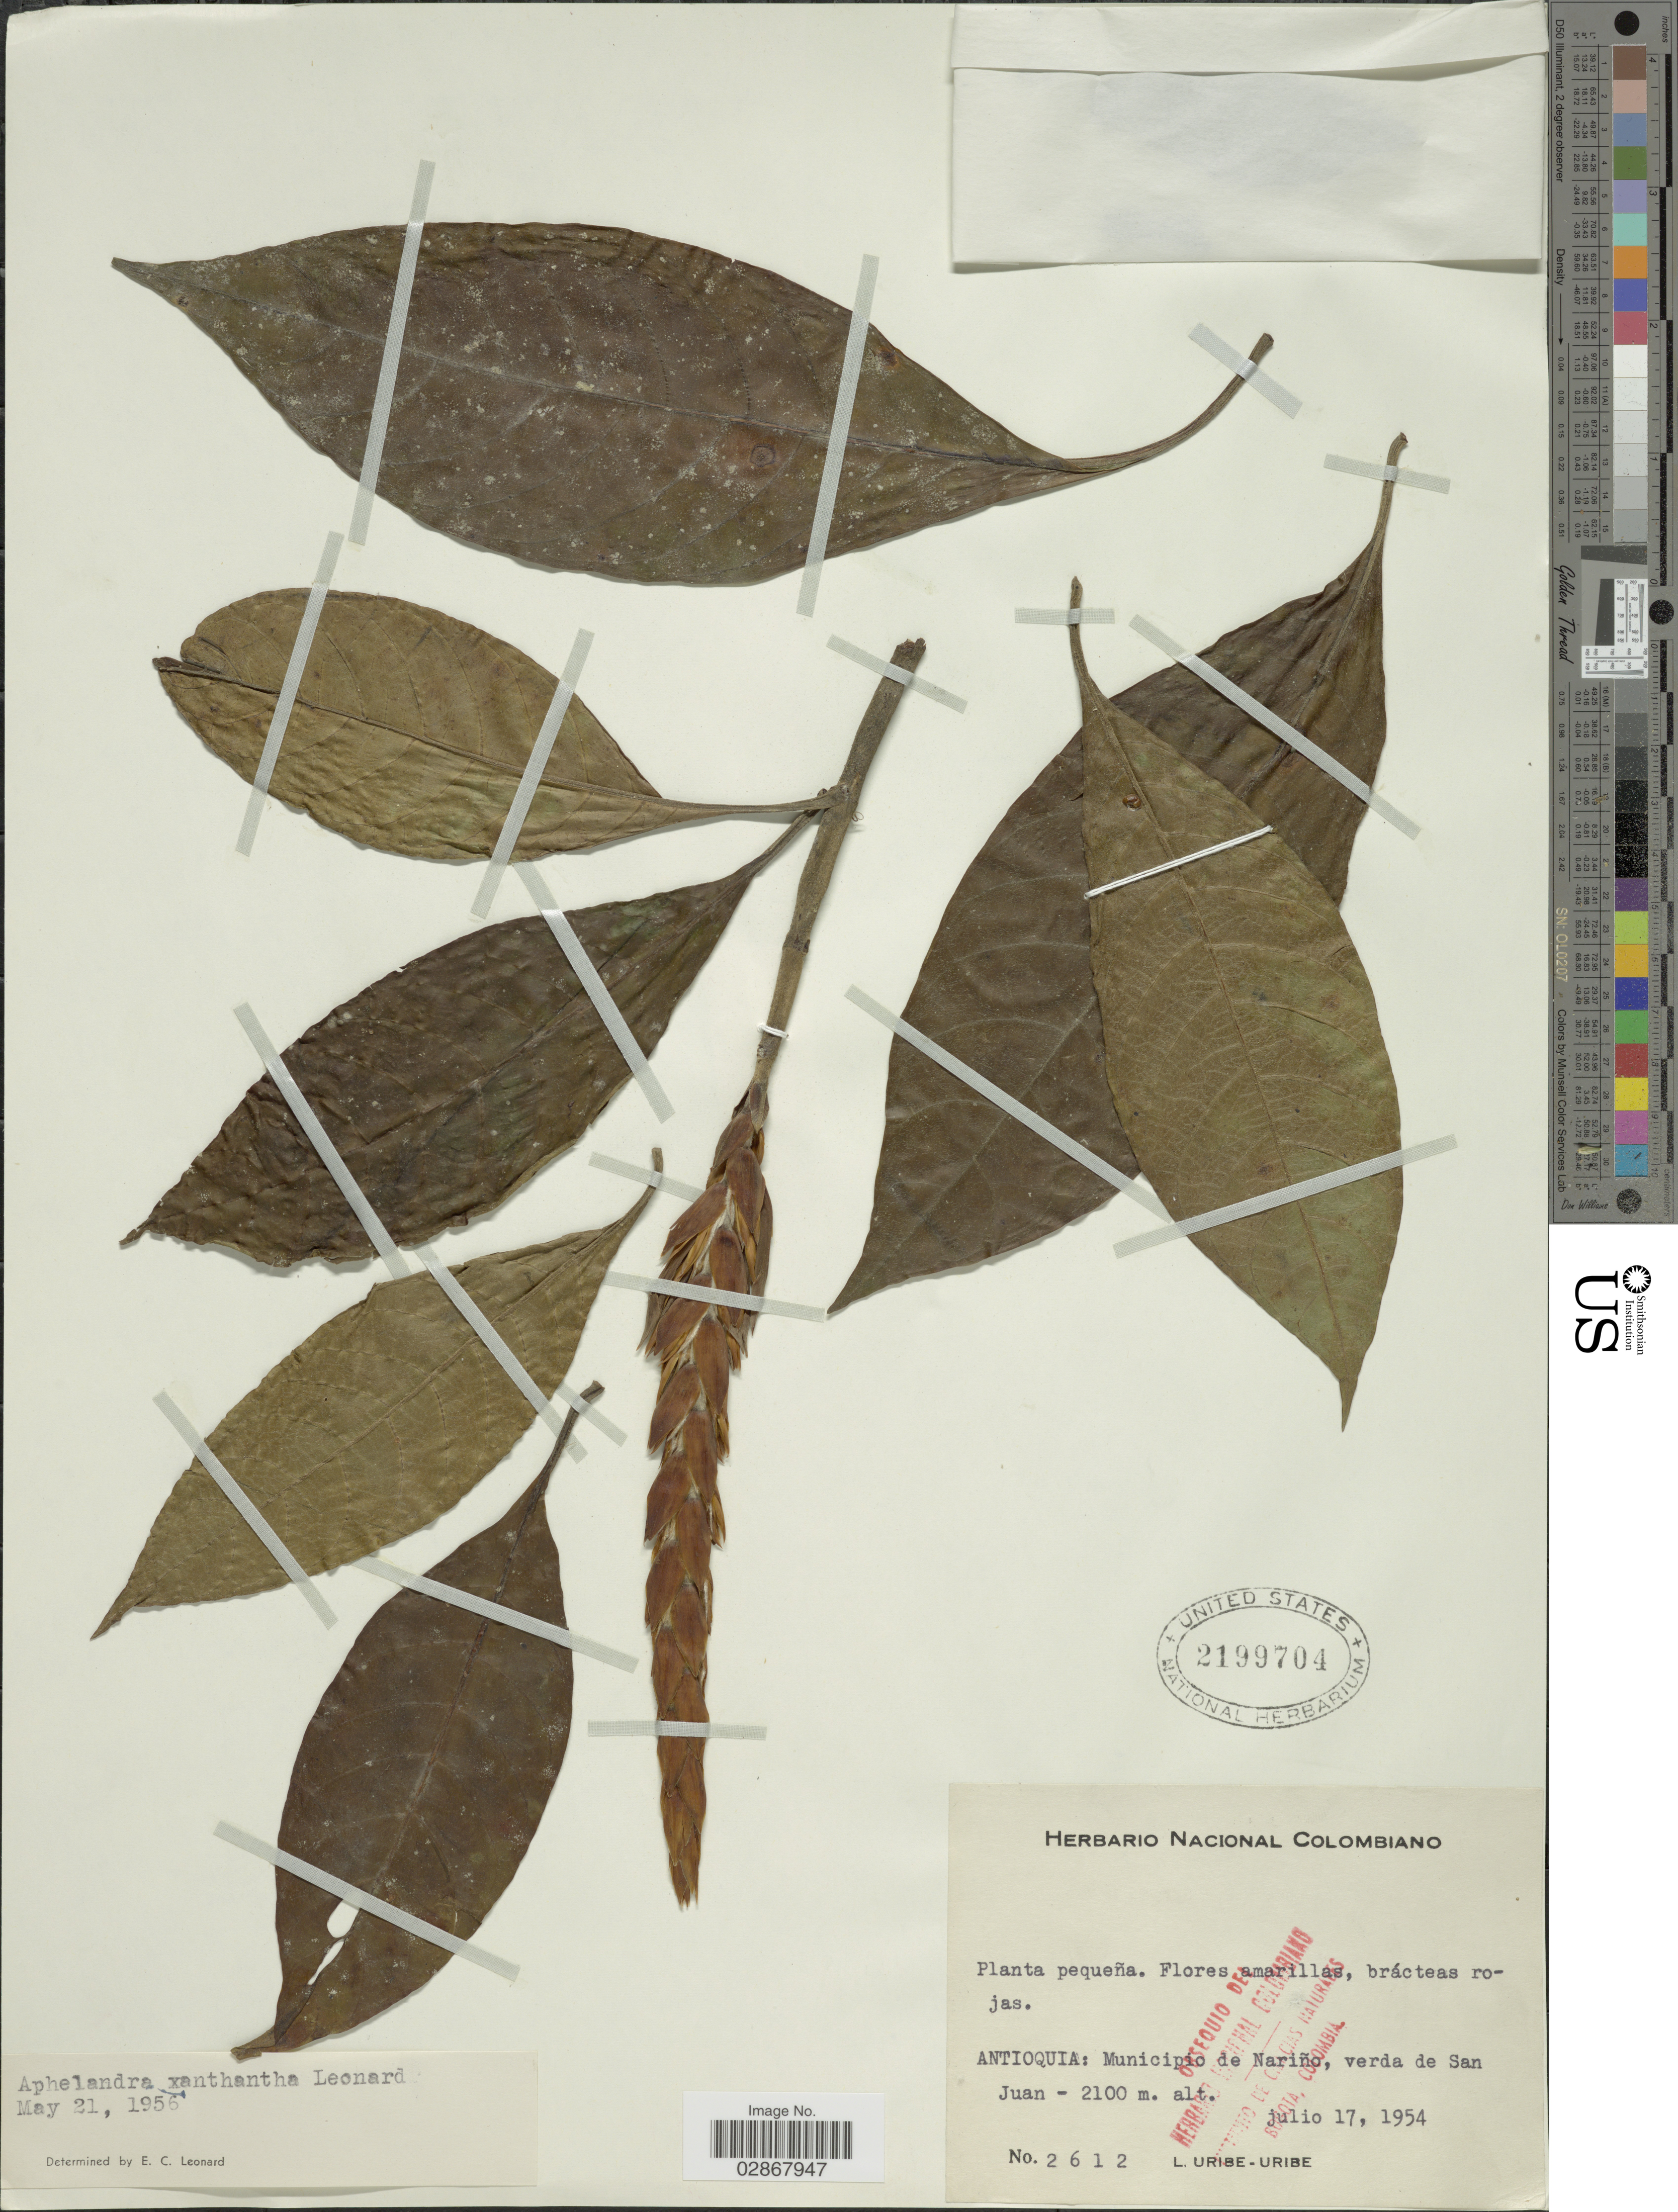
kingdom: Plantae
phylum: Tracheophyta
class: Magnoliopsida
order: Lamiales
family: Acanthaceae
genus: Aphelandra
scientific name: Aphelandra xanthantha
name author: Leonard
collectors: L. Uribe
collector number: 2612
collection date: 1954-07-17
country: Colombia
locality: Antioquia: Municipio de Nariño, verda de San Juan.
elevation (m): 2100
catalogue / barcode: US 2199704